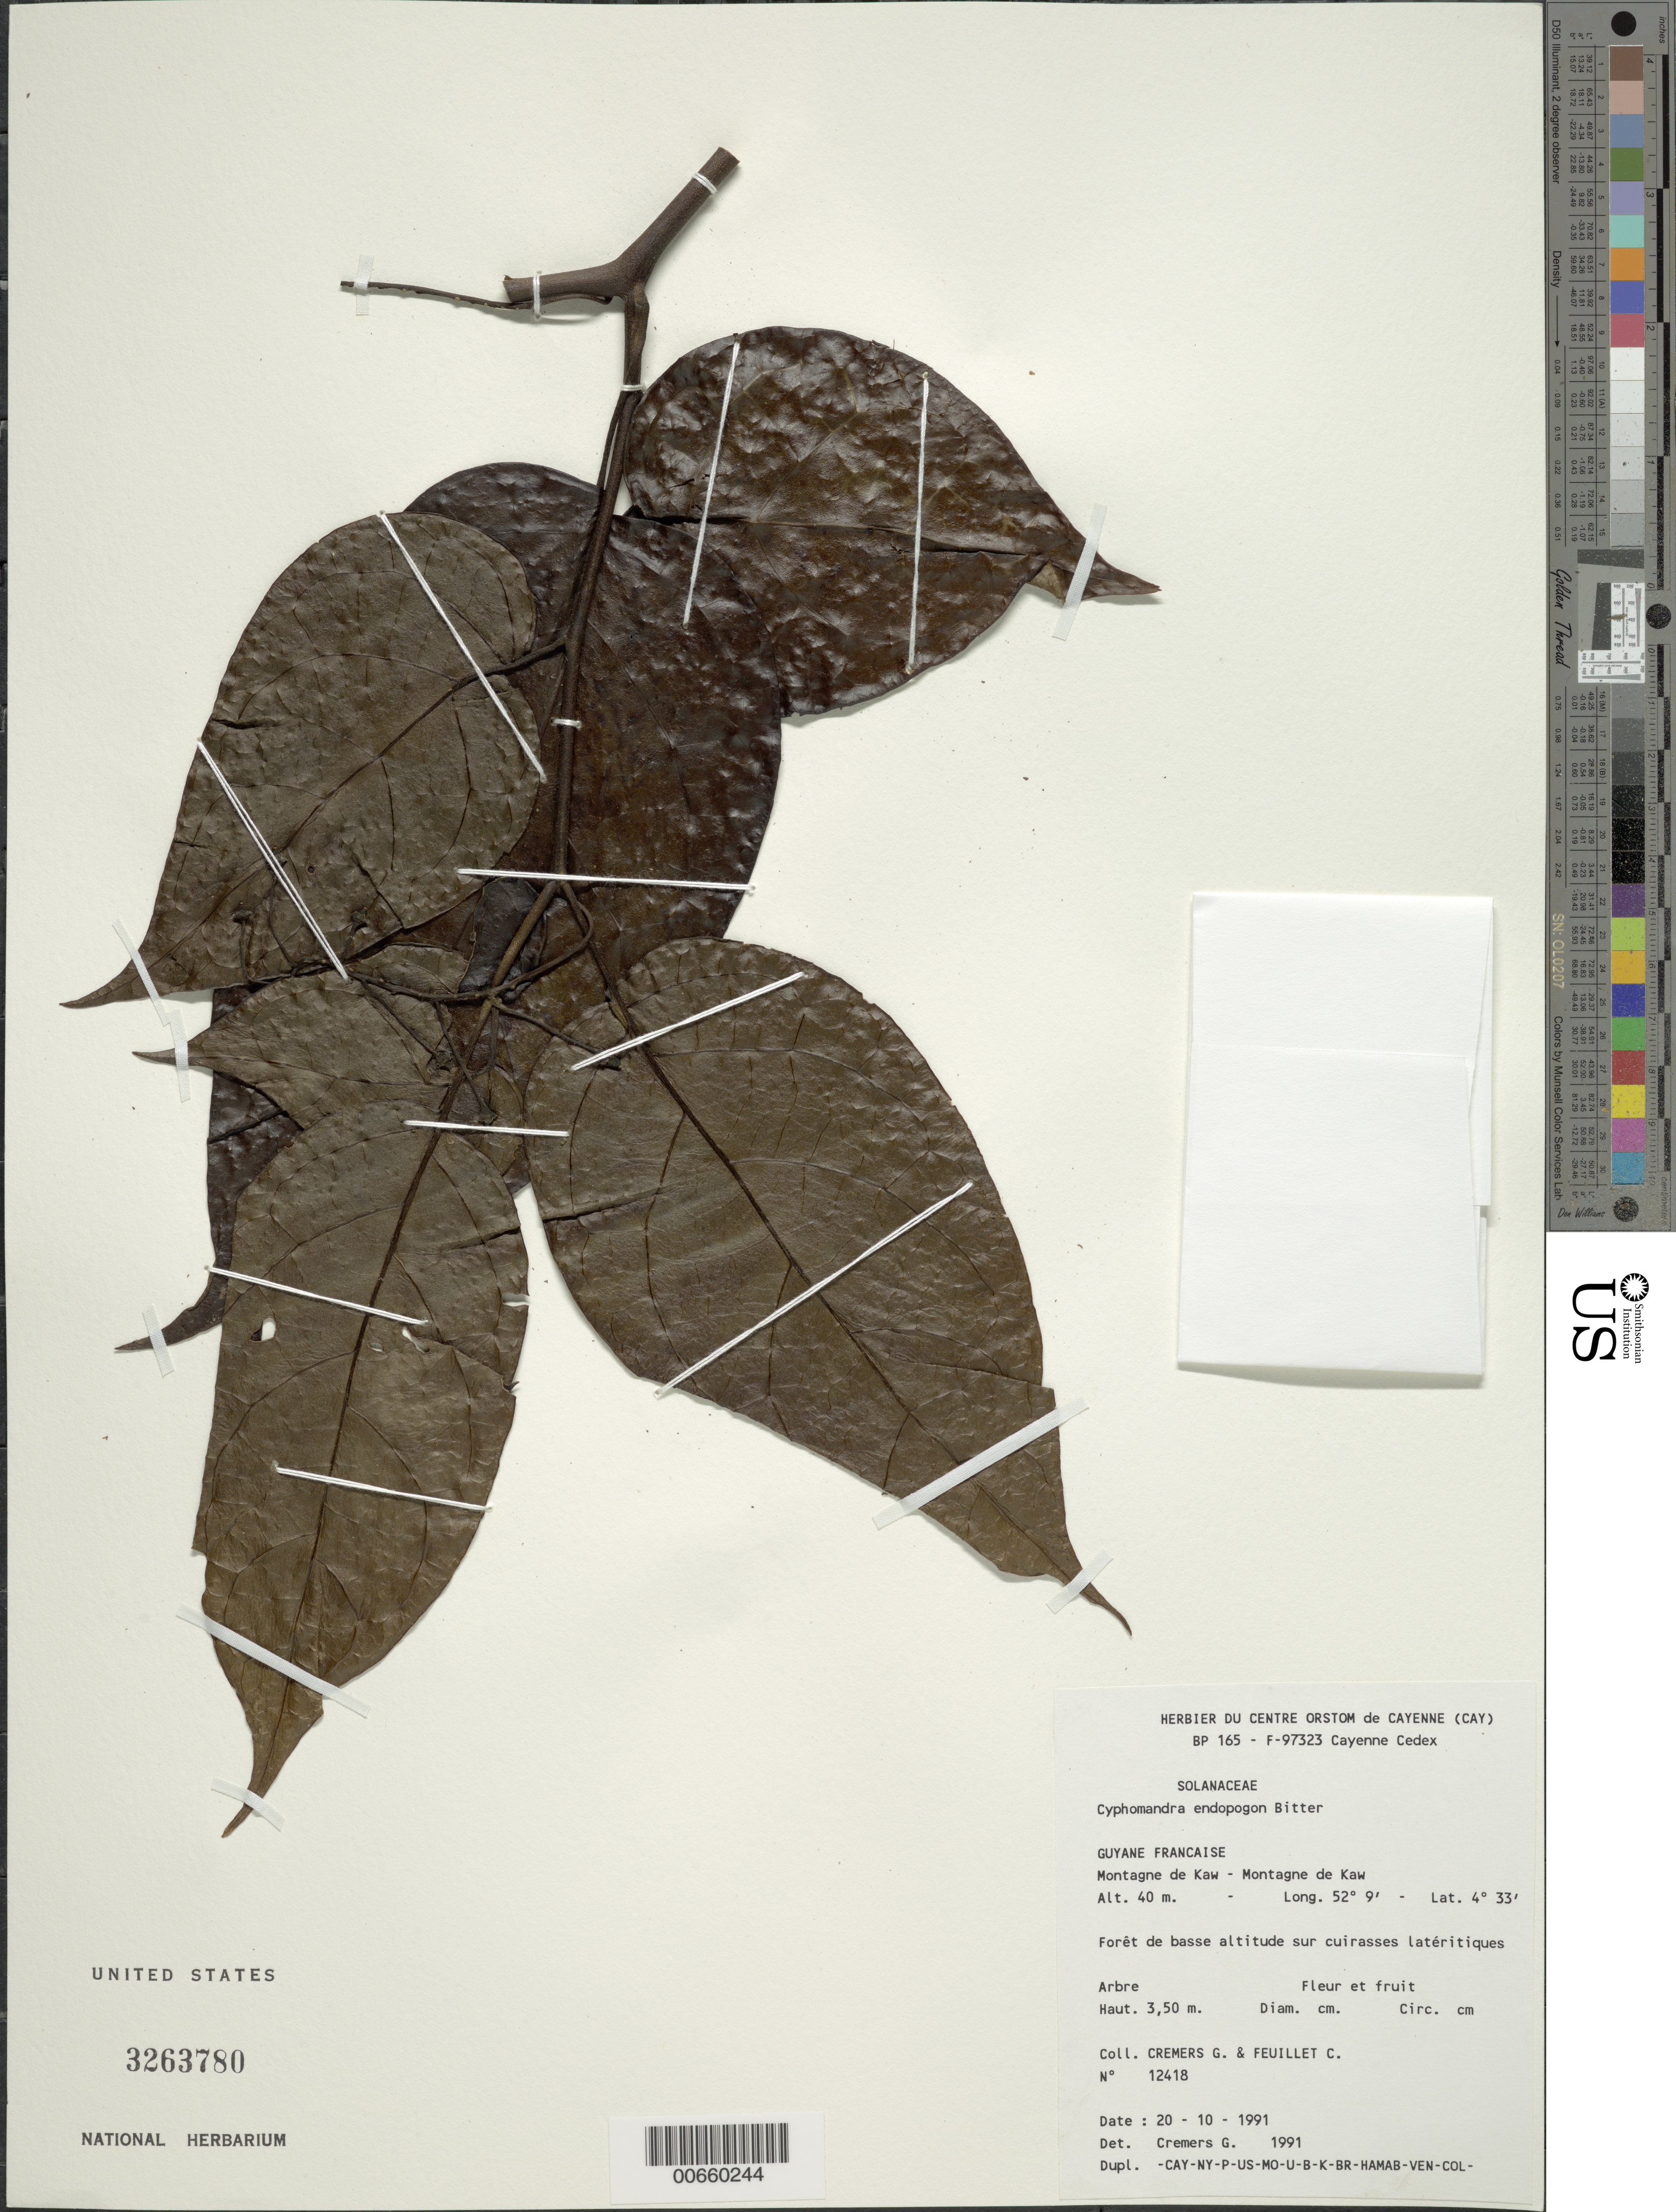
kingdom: Plantae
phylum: Tracheophyta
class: Magnoliopsida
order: Solanales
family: Solanaceae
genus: Cyphomandra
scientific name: Cyphomandra endopogon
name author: Bitter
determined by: Cremers, Georges A.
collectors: G. Cremers & C. Feuillet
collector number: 12418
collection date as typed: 20-Oct-91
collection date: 1991-10-20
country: French Guiana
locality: Montagne de Kaw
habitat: Forêt de basse altitude sur cuirasses latéritique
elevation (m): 40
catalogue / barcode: US 3263780